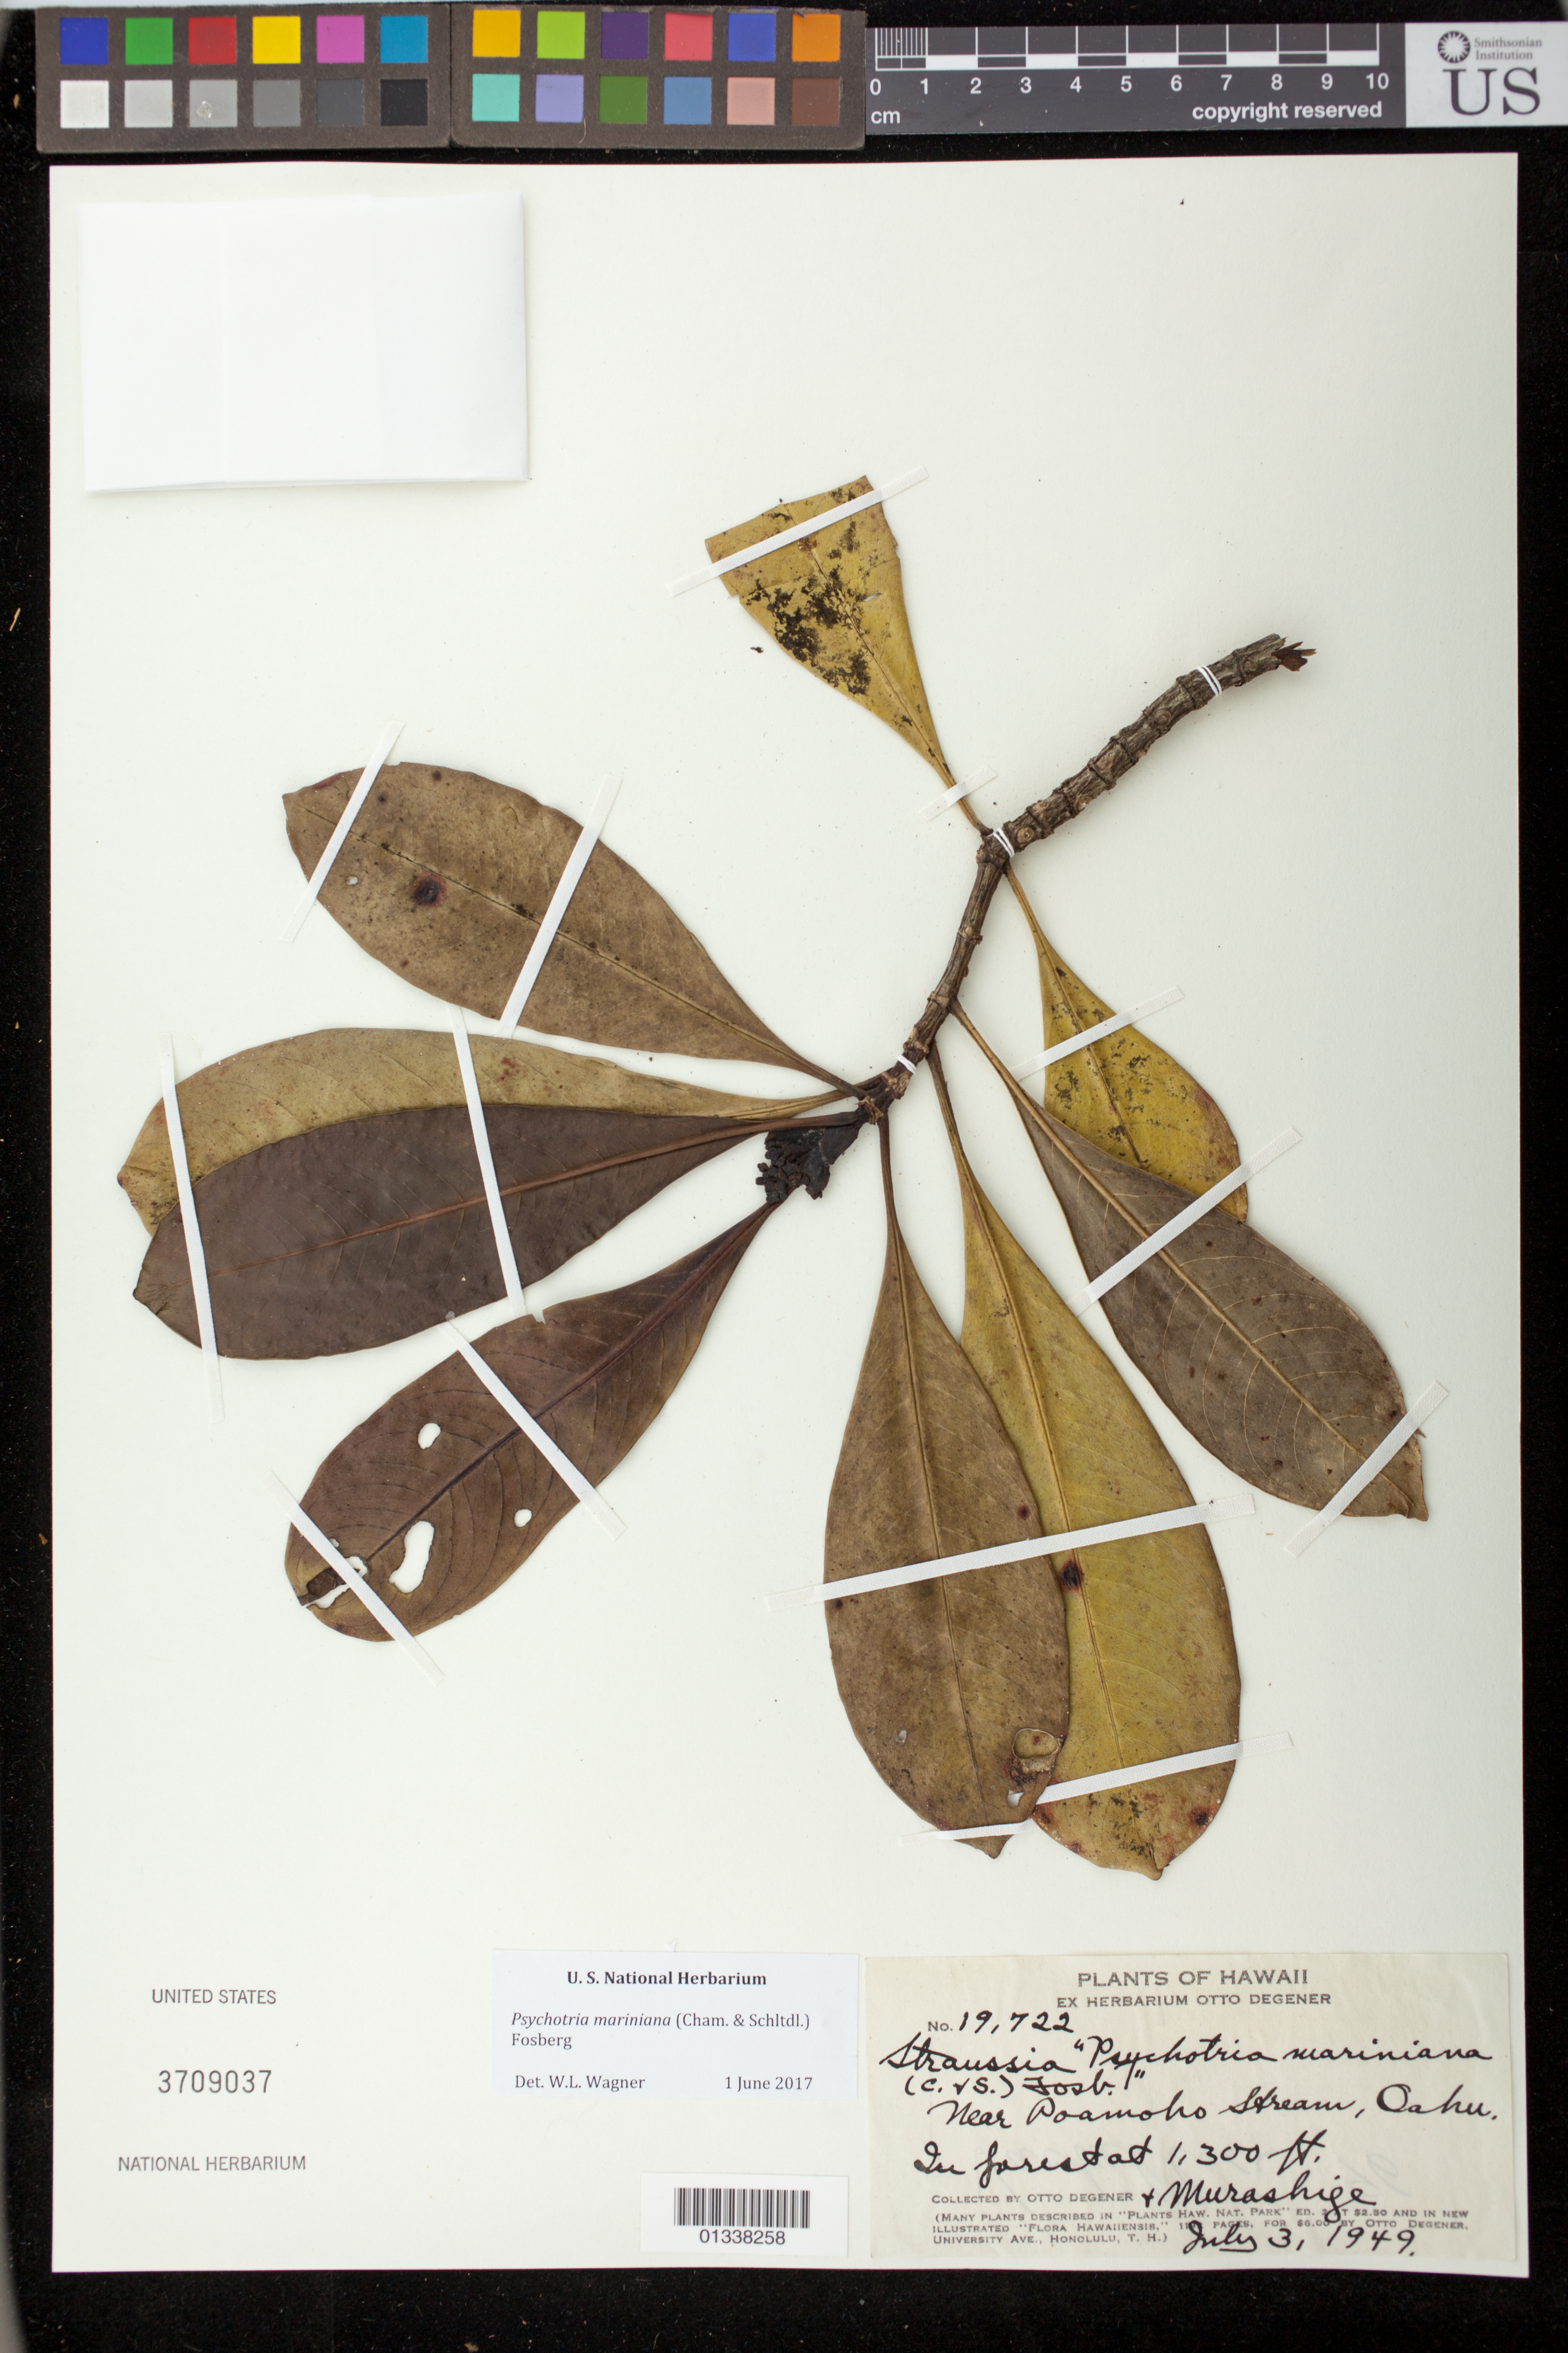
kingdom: Plantae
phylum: Tracheophyta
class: Magnoliopsida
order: Gentianales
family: Rubiaceae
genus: Psychotria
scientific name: Psychotria mariniana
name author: (Cham. & Schltdl.) Fosberg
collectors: O. Degener & Murashige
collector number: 19722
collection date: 1949-07-03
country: United States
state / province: Hawaii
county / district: Honolulu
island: Oahu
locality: Near Poamoho Stream, Oahu.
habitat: In forest.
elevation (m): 396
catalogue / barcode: US 3709037